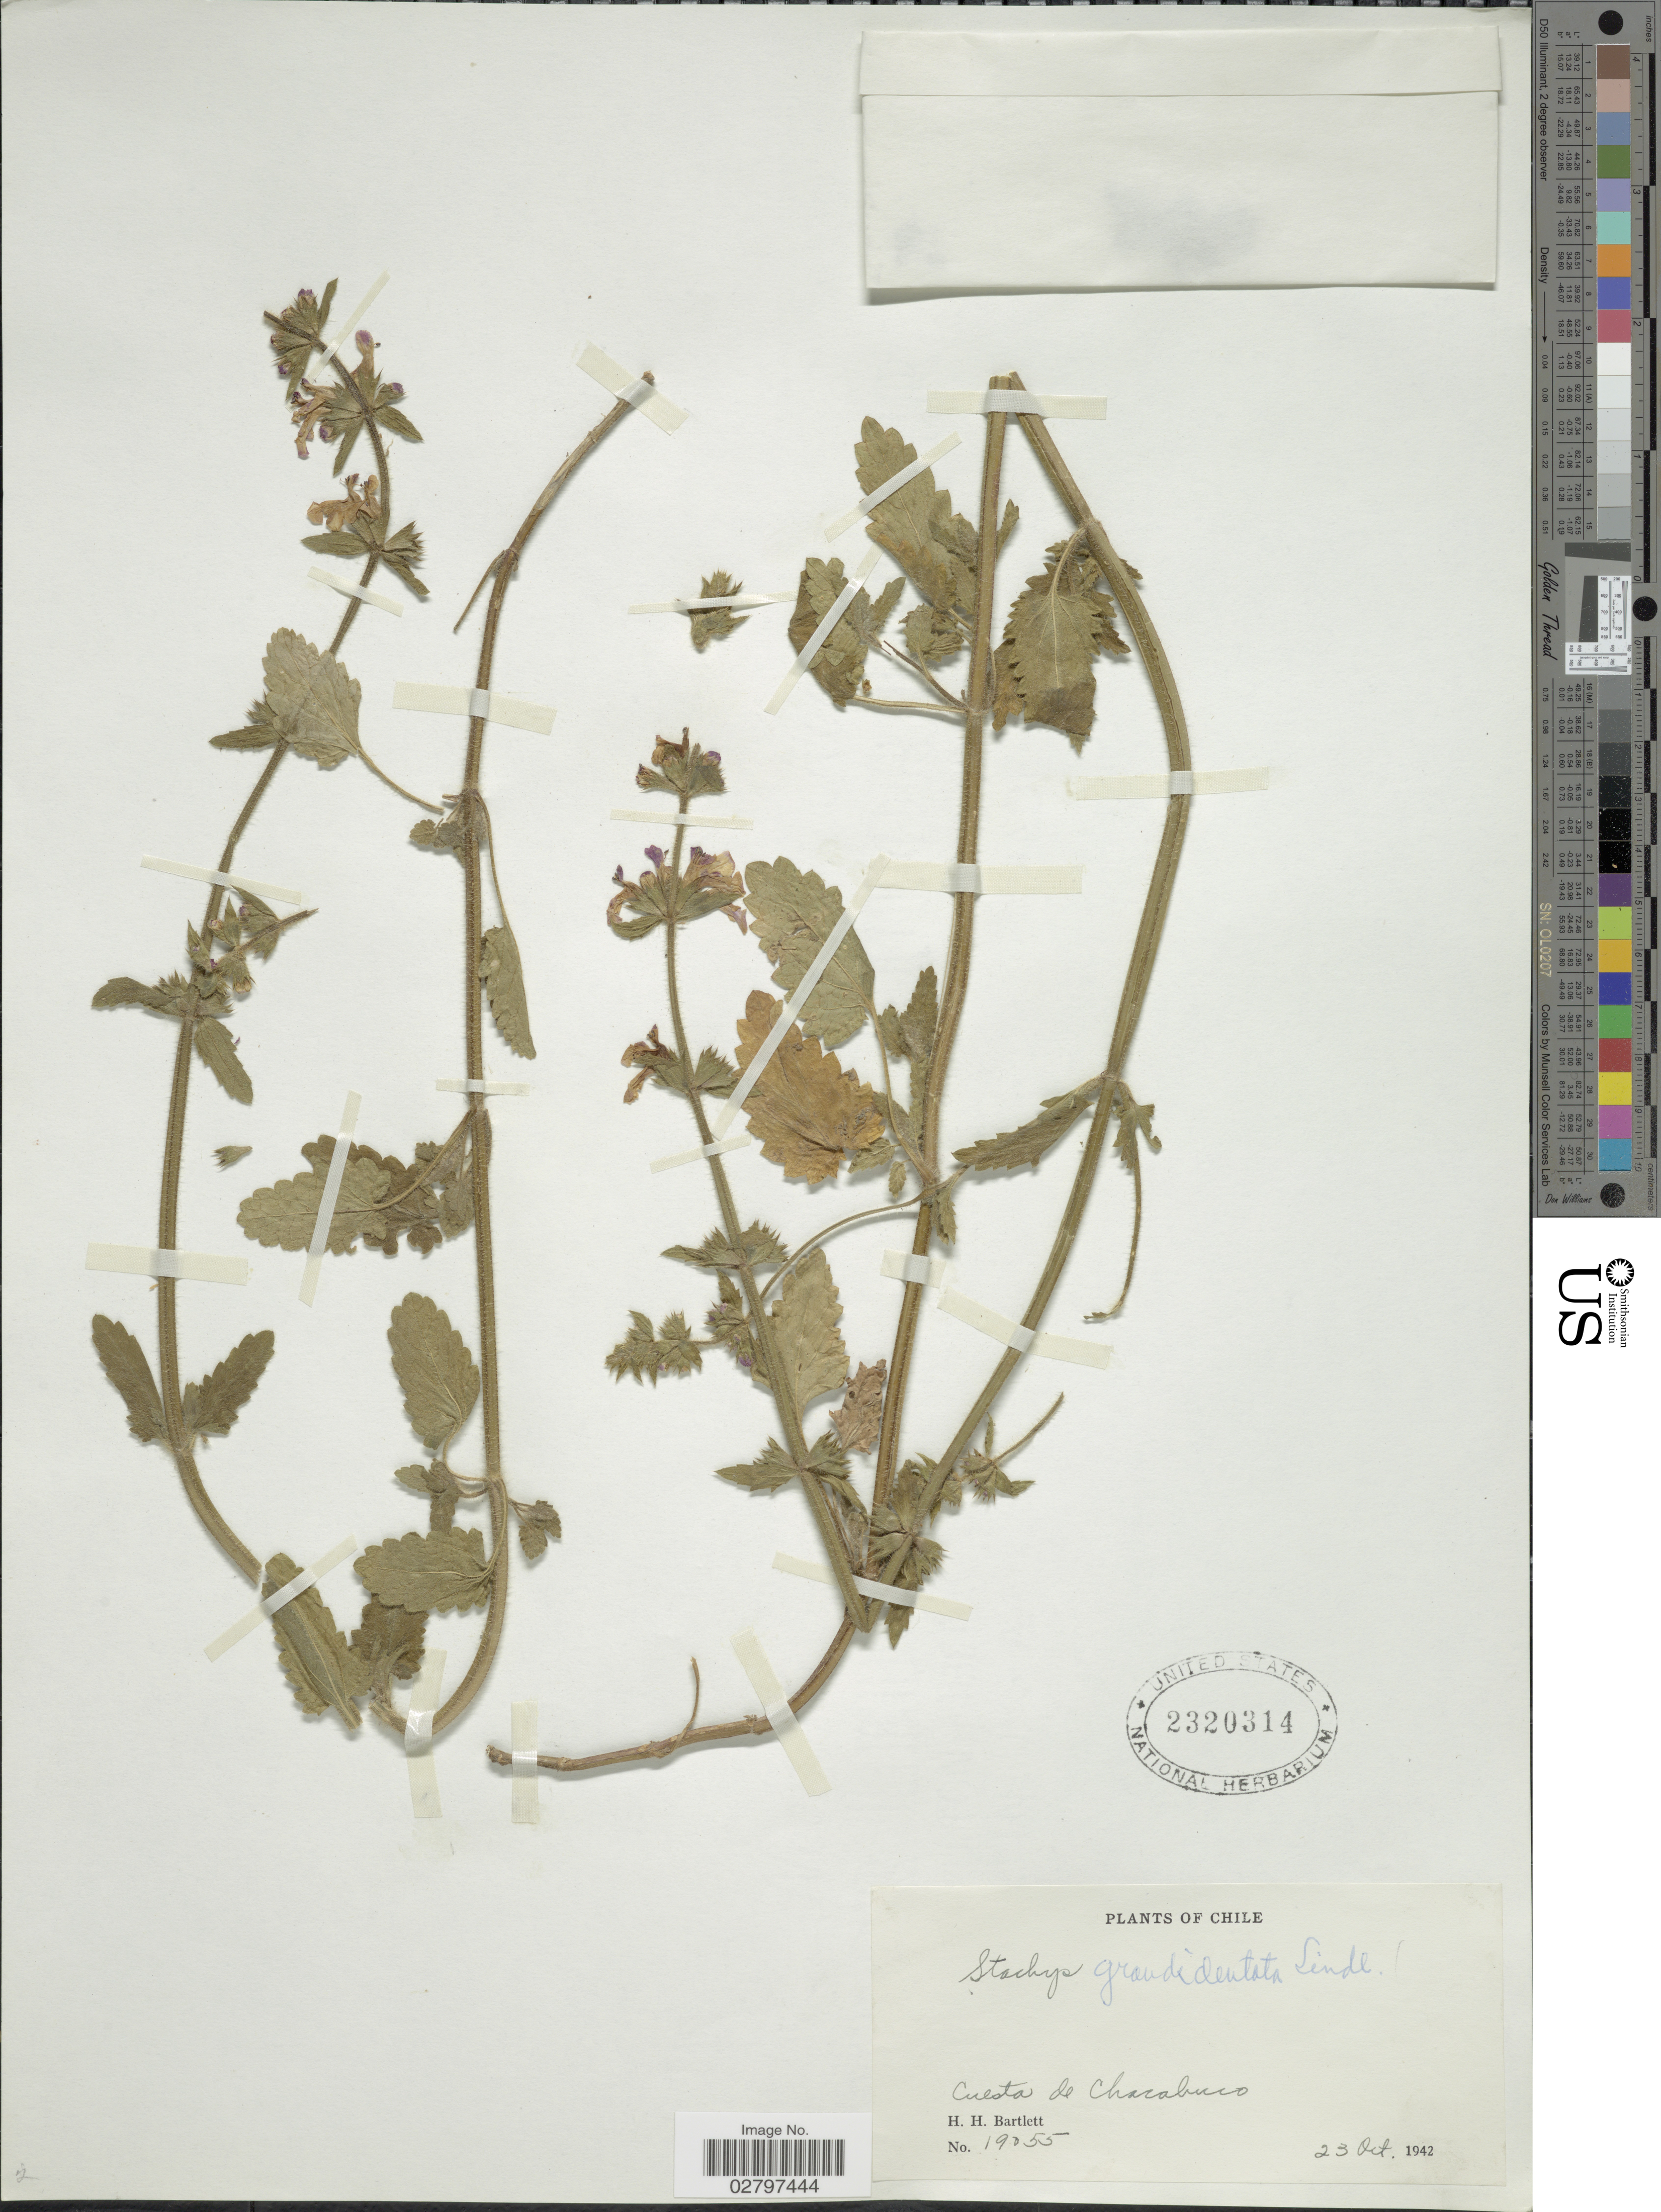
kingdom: Plantae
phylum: Tracheophyta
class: Magnoliopsida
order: Lamiales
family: Lamiaceae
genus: Stachys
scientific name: Stachys grandidentata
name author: Lindl.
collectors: H. H. Bartlett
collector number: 19055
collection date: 1942-10-23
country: Chile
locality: Cuesta de Chacabuco.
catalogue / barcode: US 2320314